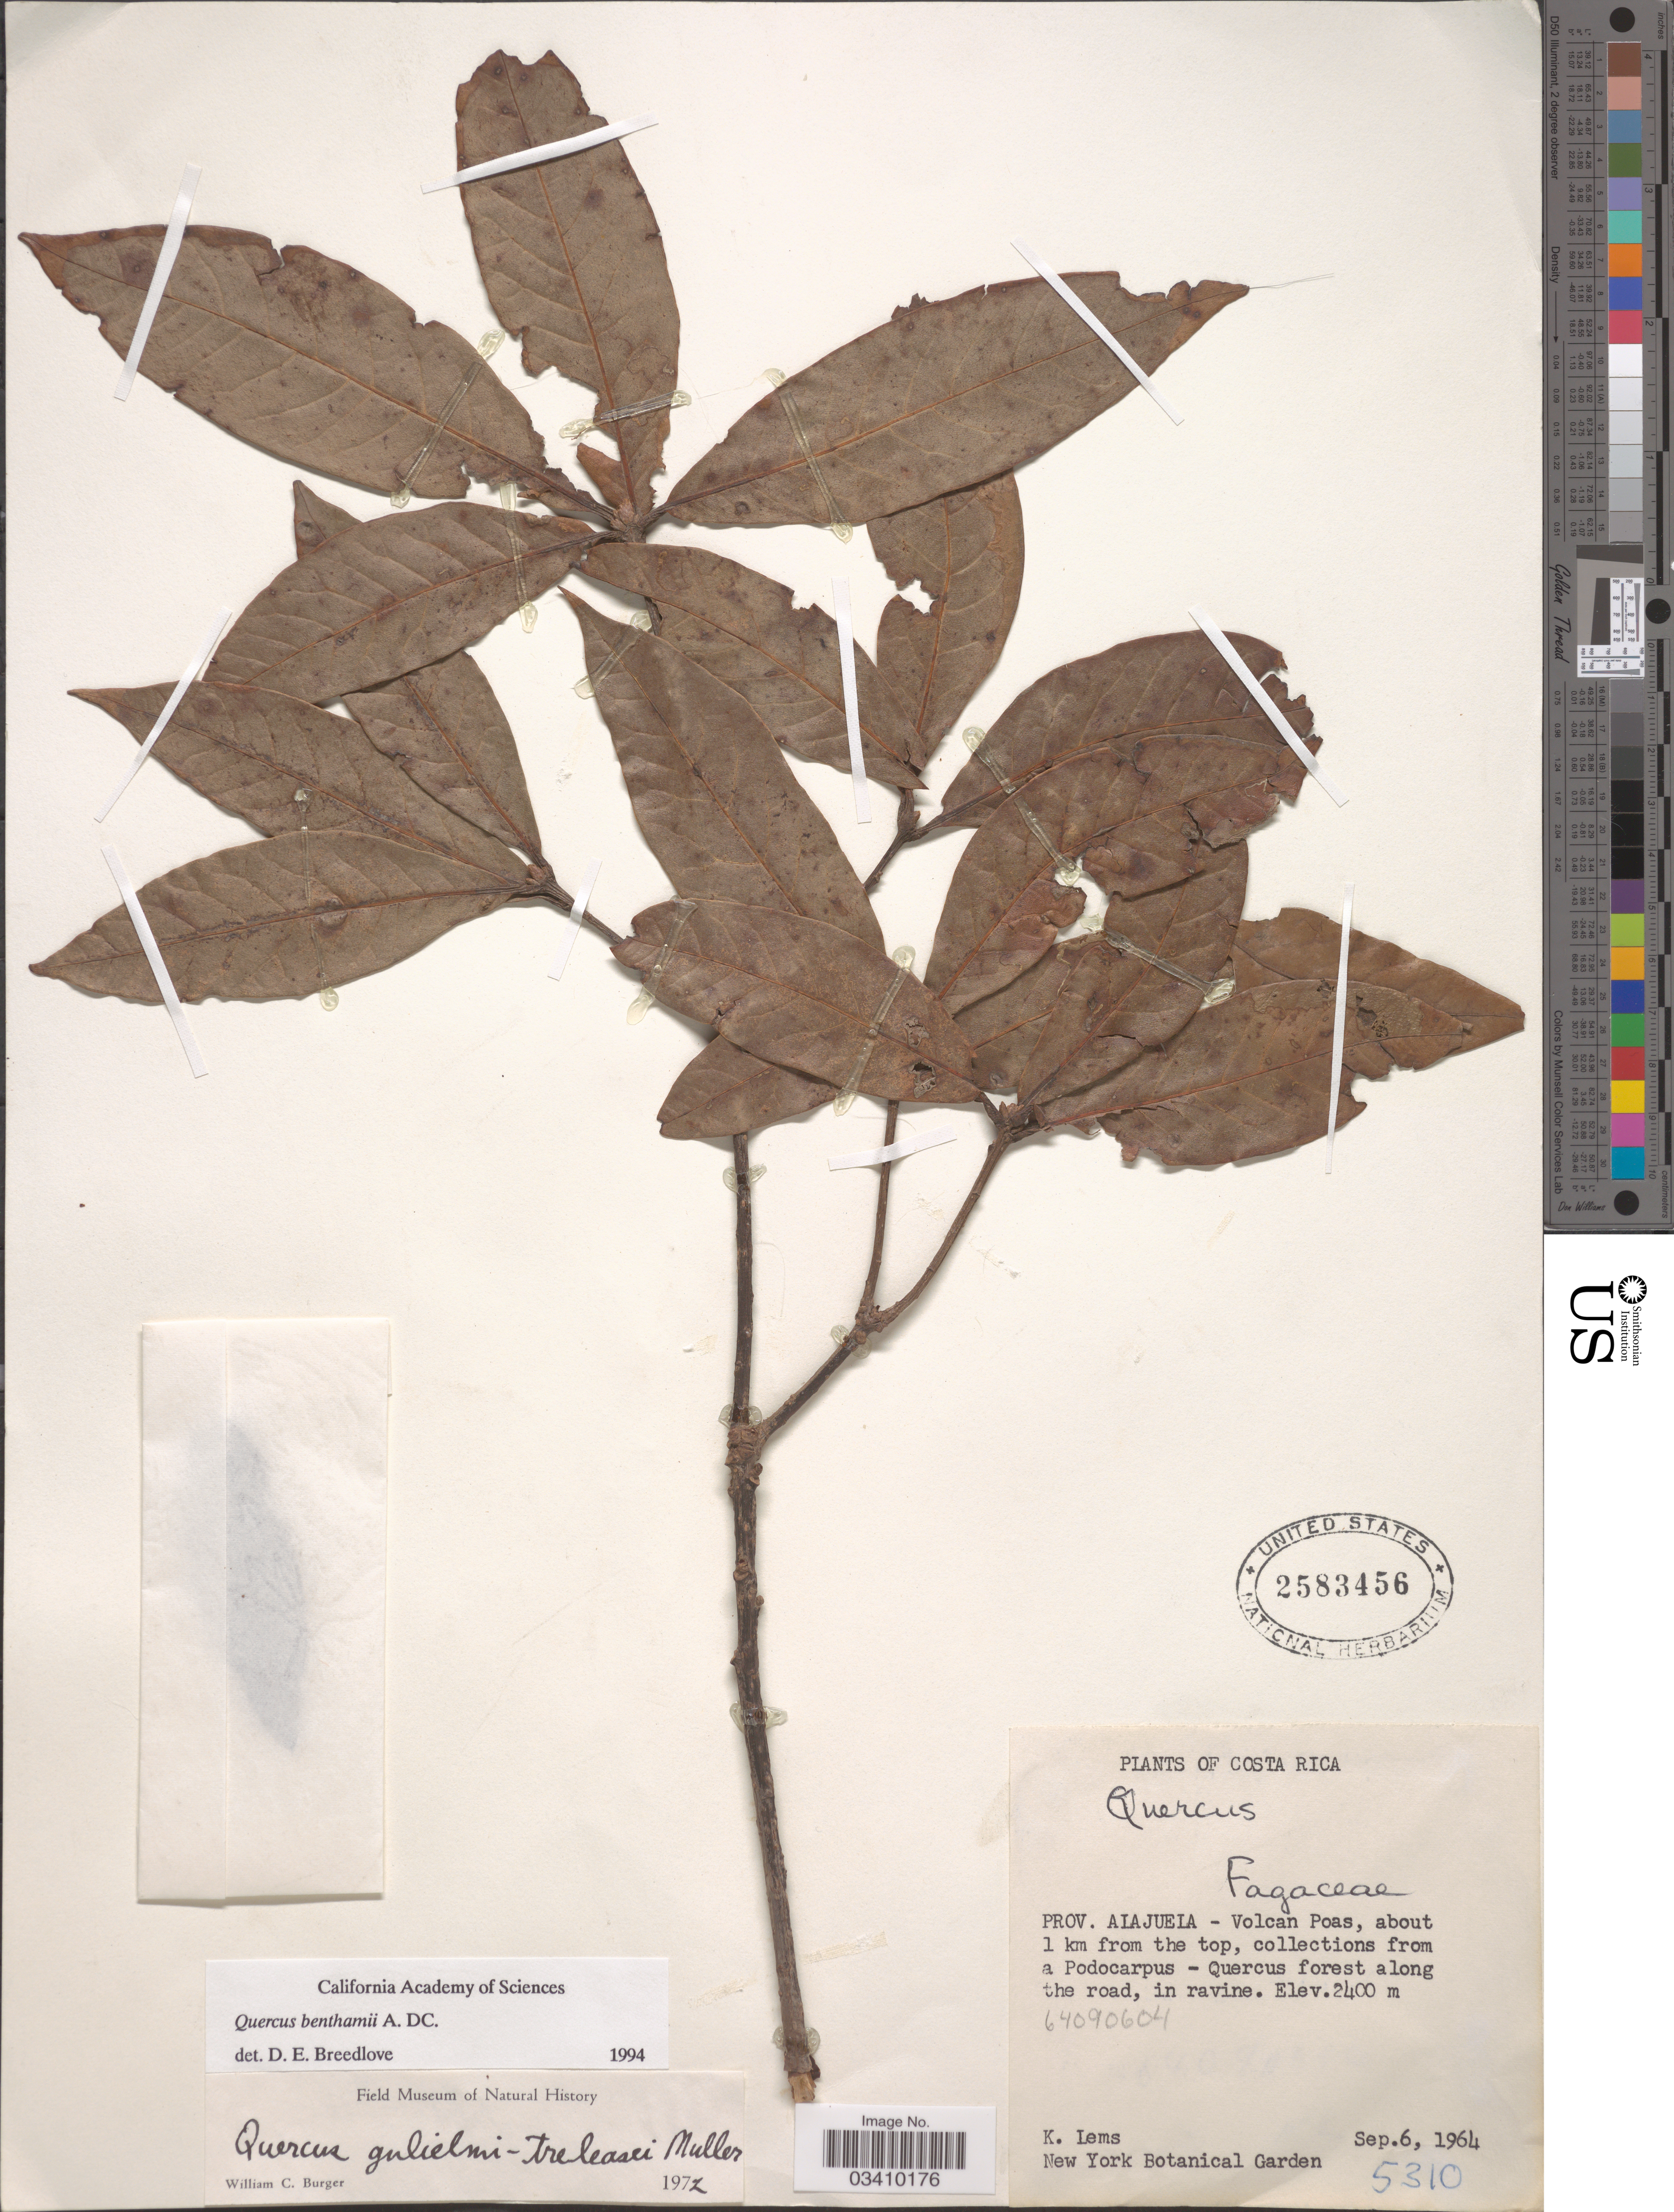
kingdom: Plantae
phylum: Tracheophyta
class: Magnoliopsida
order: Fagales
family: Fagaceae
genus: Quercus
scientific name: Quercus benthamii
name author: A. DC.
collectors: K. Lems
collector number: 5310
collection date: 1964-09-06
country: Costa Rica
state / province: Alajuela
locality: Volcan Poas, about 1 km from the top.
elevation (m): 2400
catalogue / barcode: US 2583456